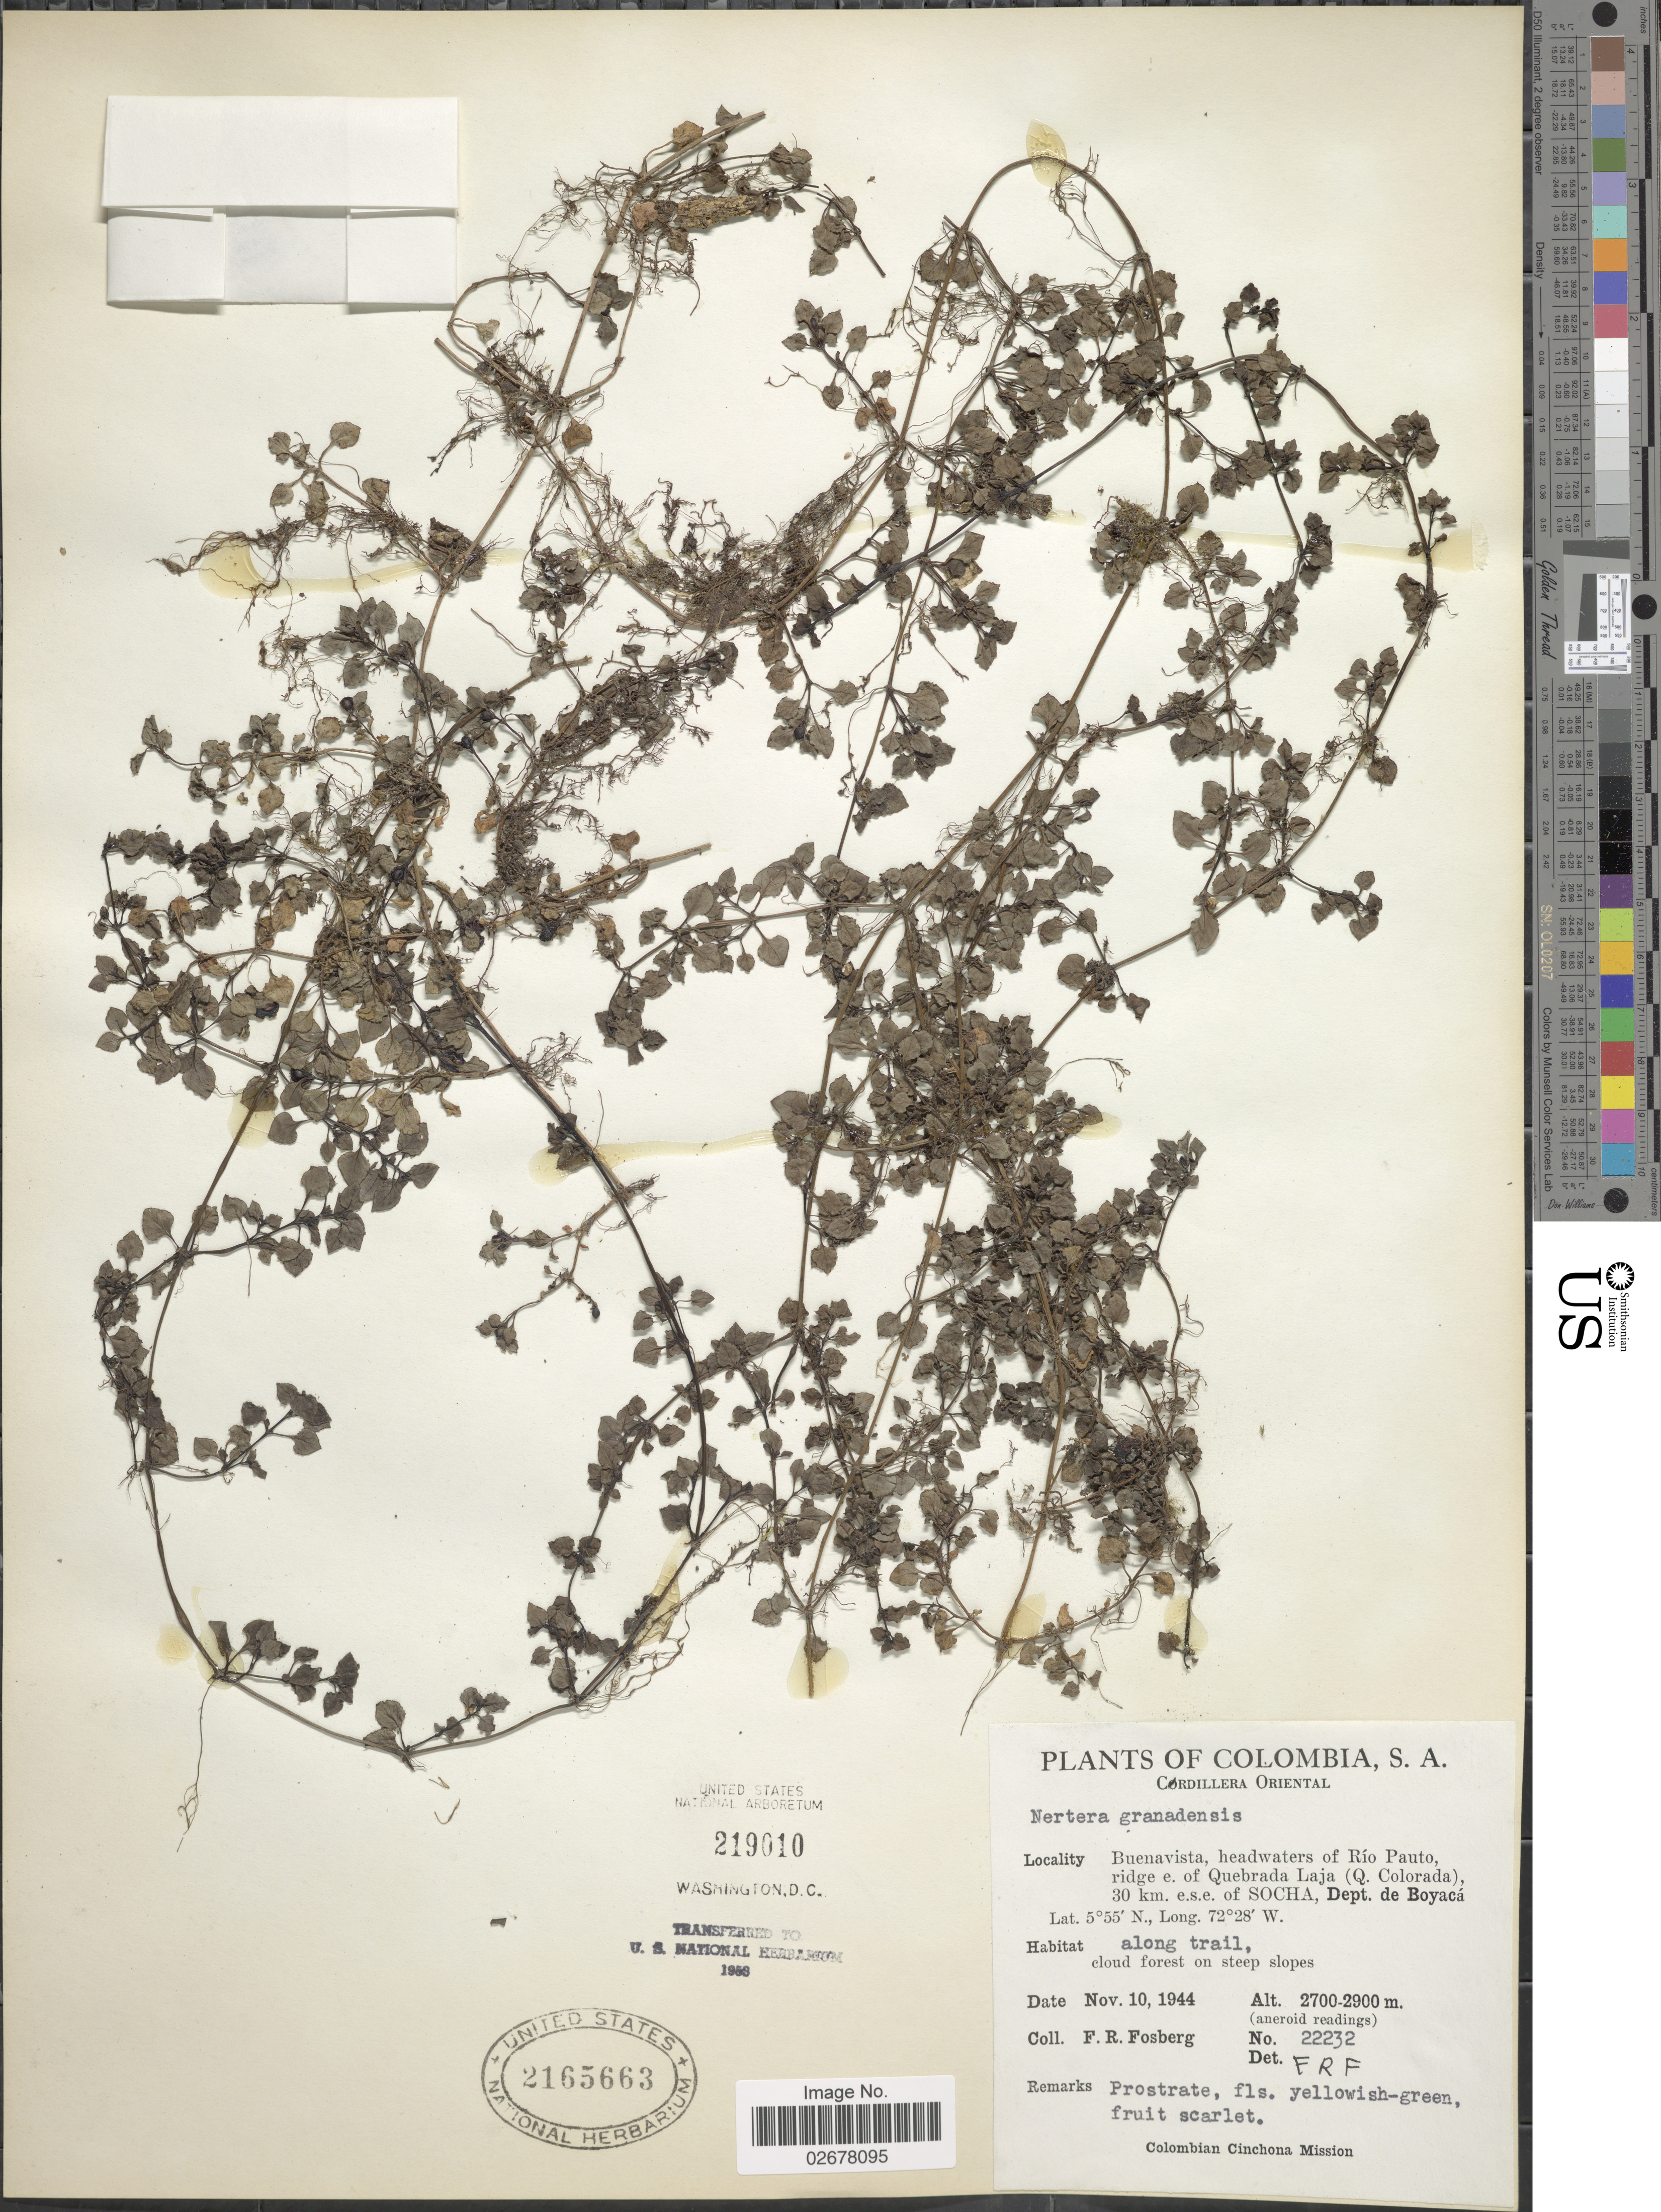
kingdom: Plantae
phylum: Tracheophyta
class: Magnoliopsida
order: Gentianales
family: Rubiaceae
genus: Nertera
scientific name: Nertera depressa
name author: Banks & Sol. ex Gaertn.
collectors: F. R. Fosberg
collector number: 22232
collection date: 1944-11-10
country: Colombia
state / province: Boyacá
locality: Cordillera Oriental, Buenavista, headwaters of Río Pauto, ridge e. of Quebrada Laja (Q. Colorada), 30 km e.s.e. of Socha, Dept. de Boyacá, along trail, cloud forest on steep slopes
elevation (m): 2700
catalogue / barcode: US 2165663